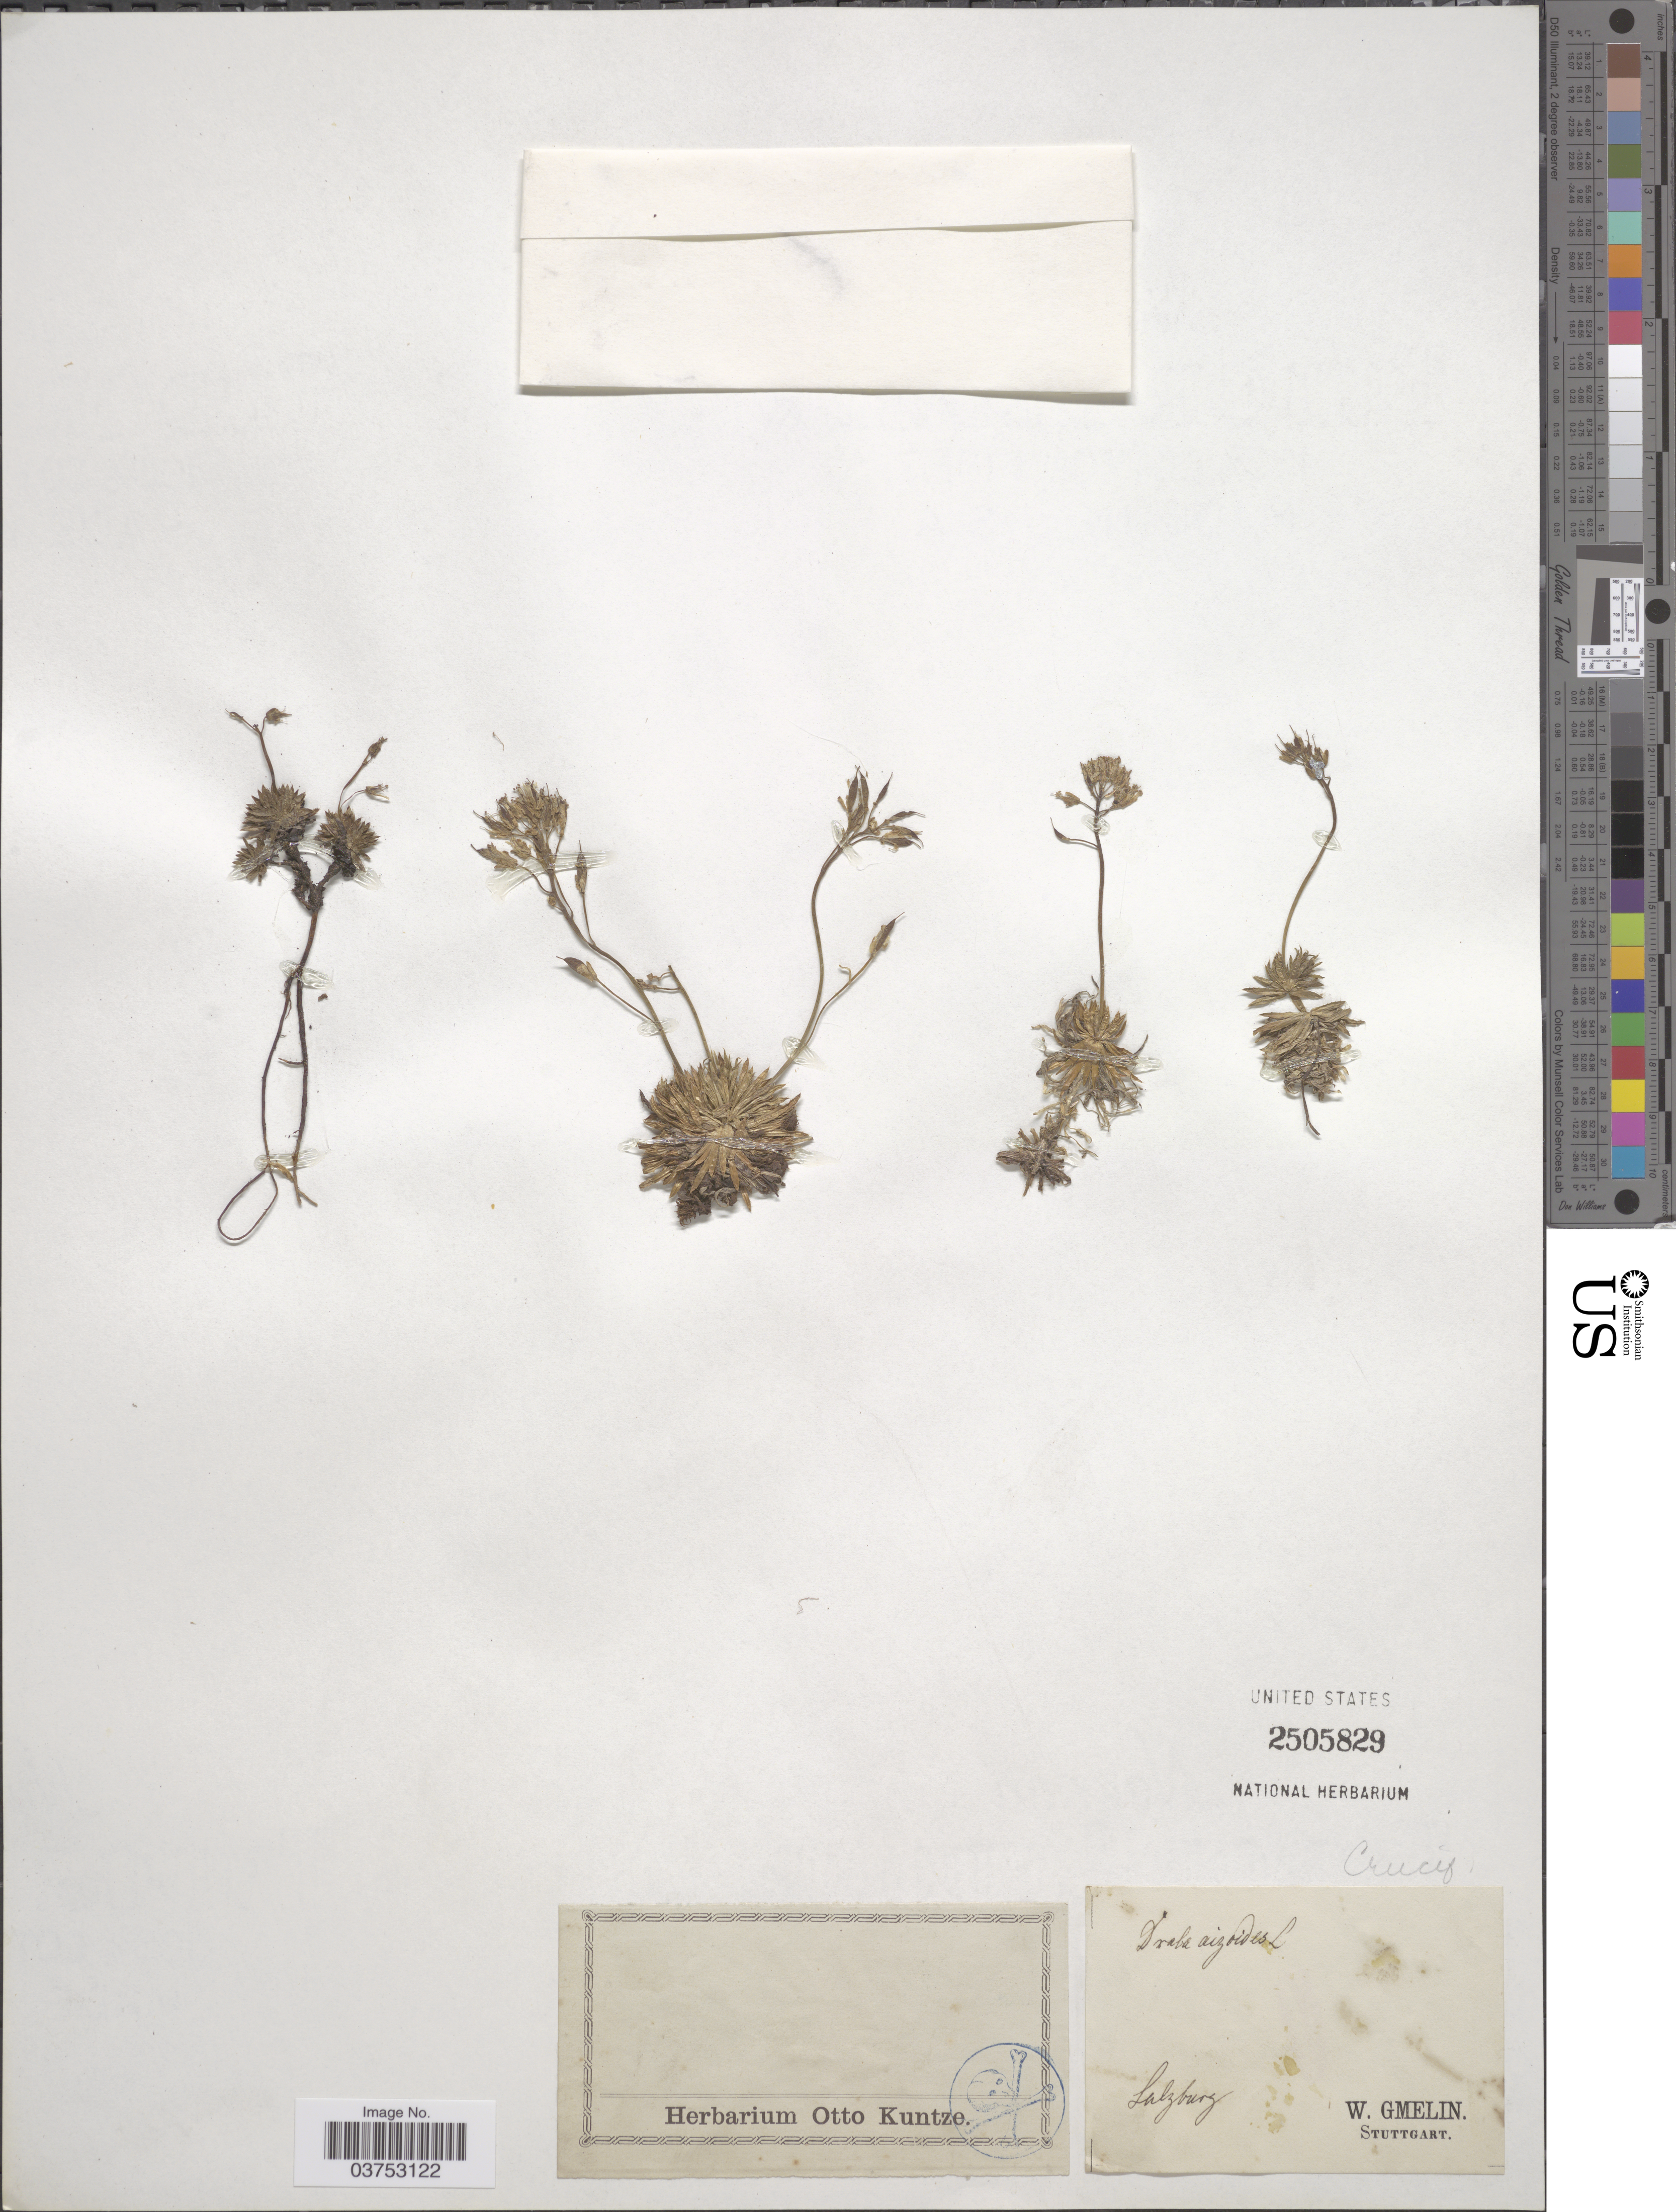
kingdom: Plantae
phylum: Tracheophyta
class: Magnoliopsida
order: Brassicales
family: Brassicaceae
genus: Draba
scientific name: Draba aizoides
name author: L.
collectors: W. Gmelin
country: Austria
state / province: Salzburg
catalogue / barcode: US 2505829